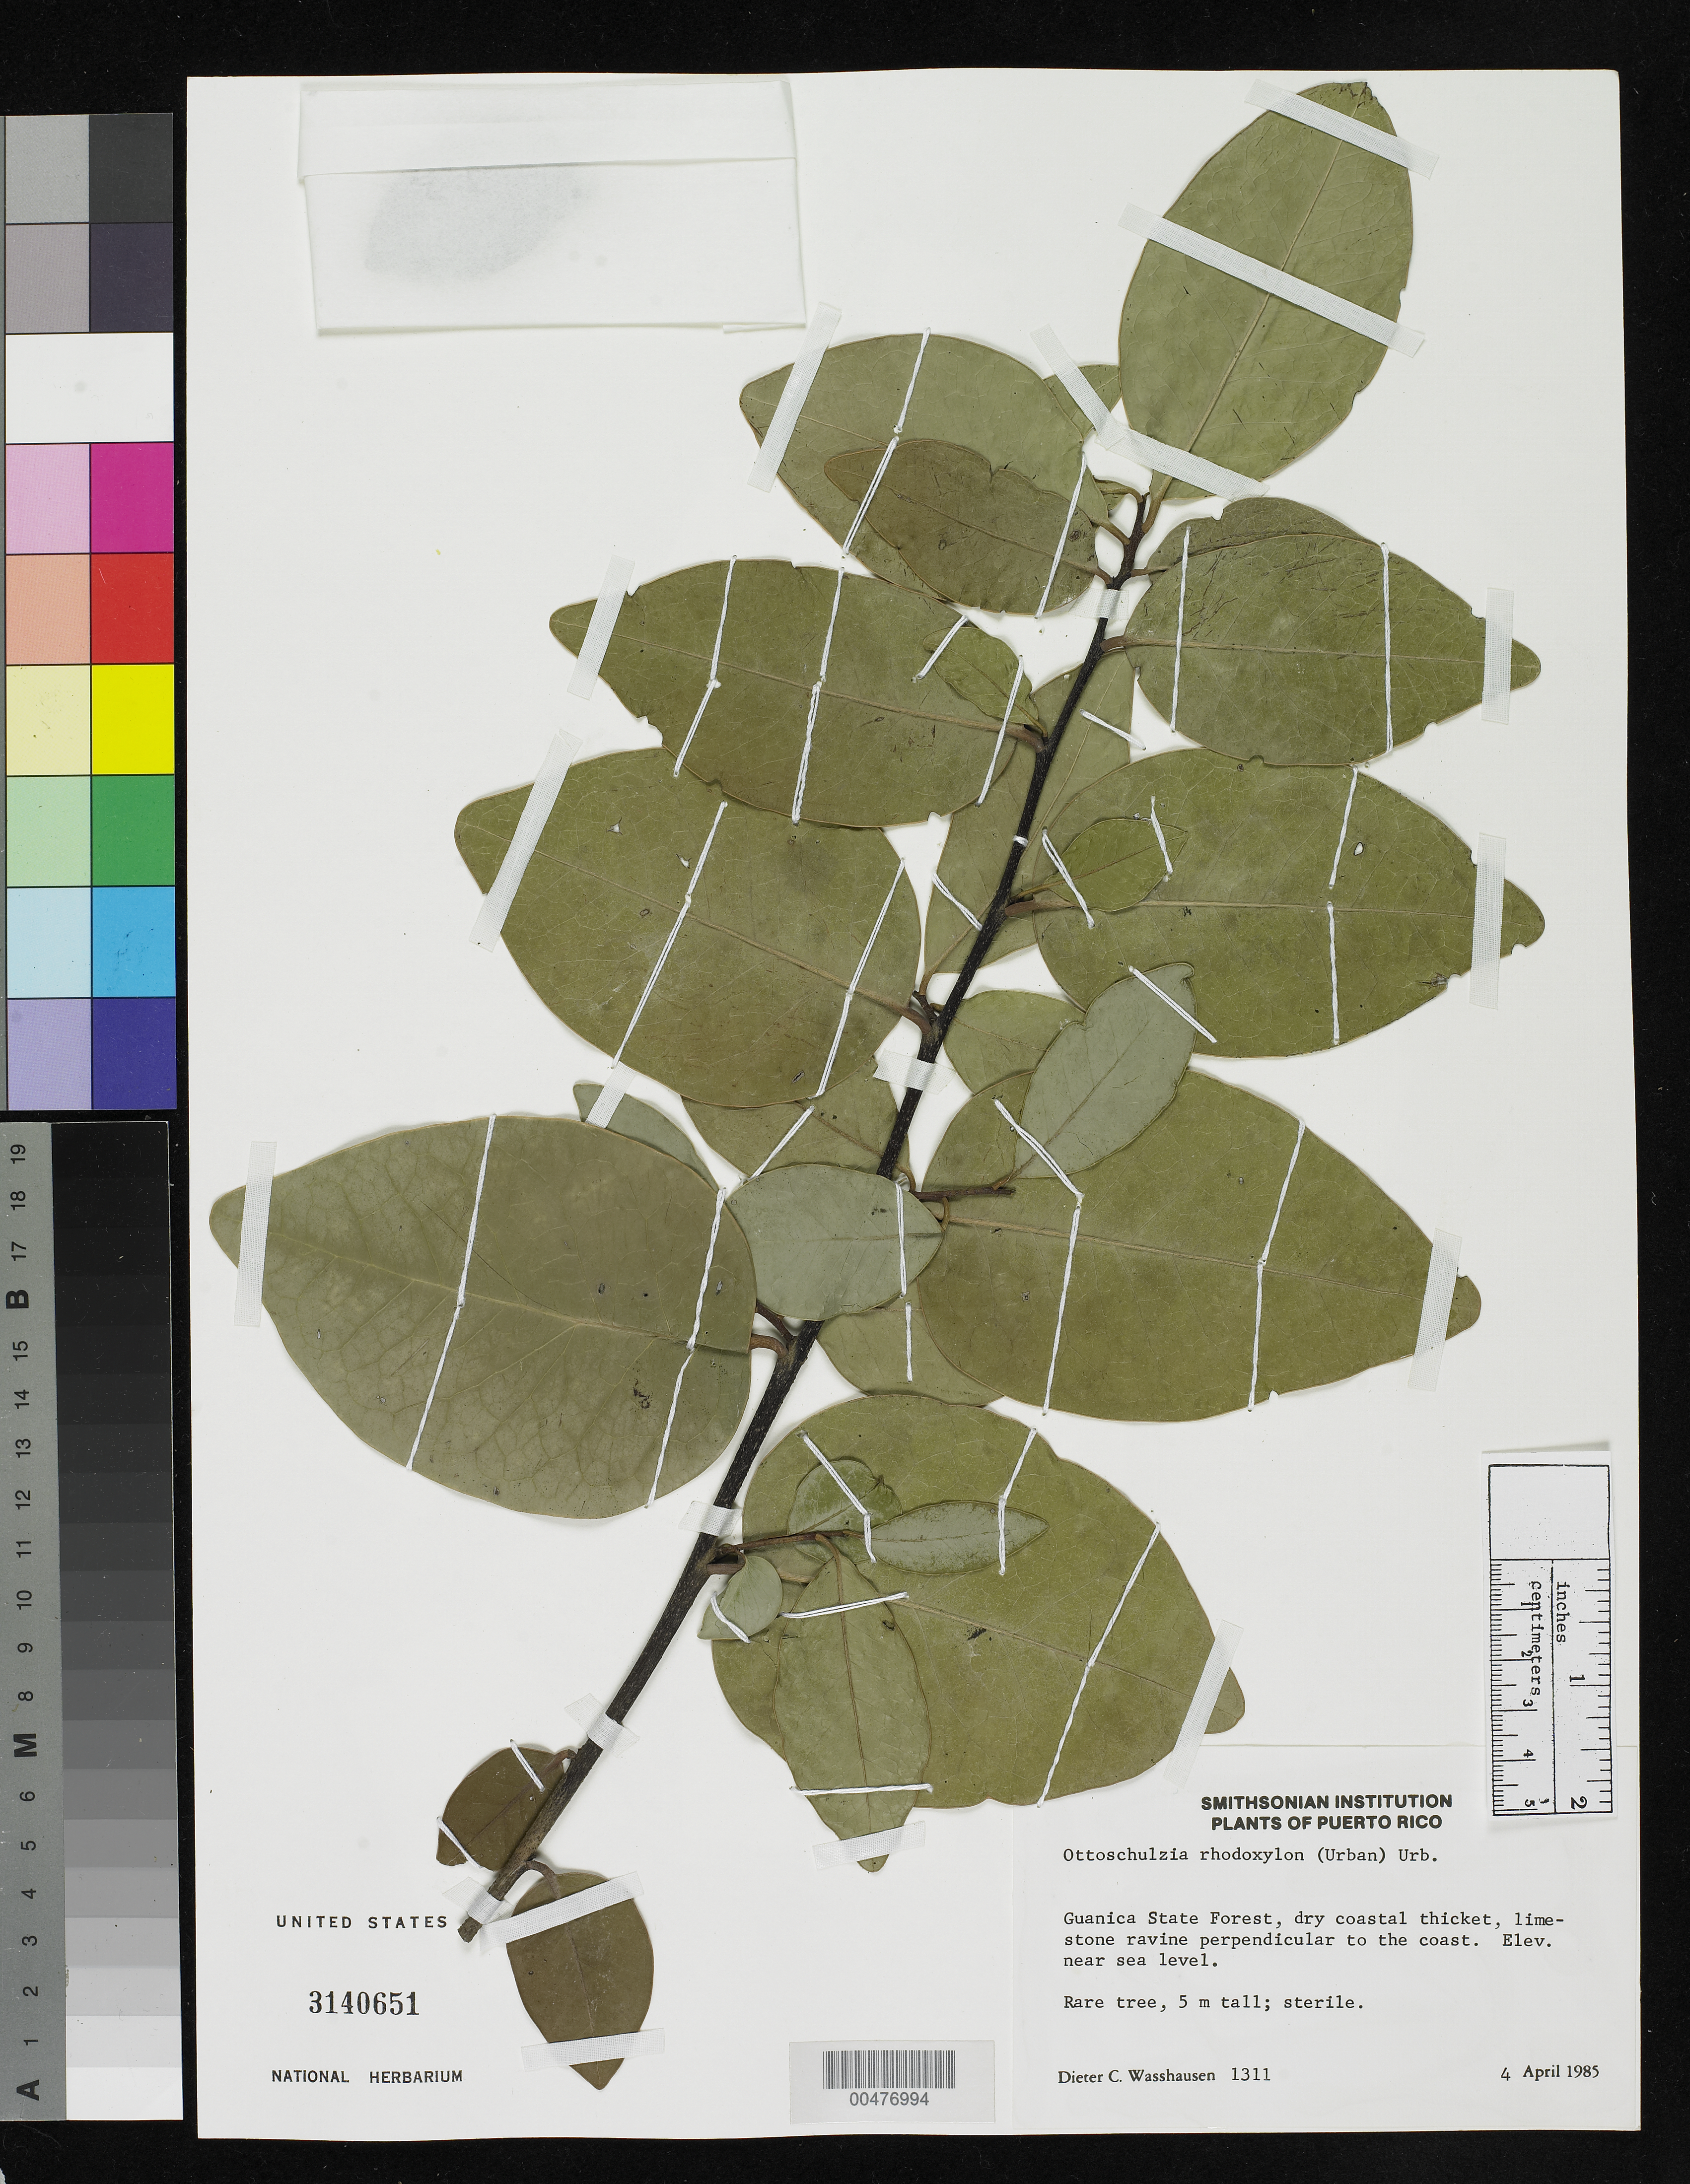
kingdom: Plantae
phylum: Tracheophyta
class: Magnoliopsida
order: Metteniusales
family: Metteniusaceae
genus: Ottoschulzia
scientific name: Ottoschulzia rhodoxylon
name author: (Urb.) Urb.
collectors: D. C. Wasshausen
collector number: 1311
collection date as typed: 04 Apr 1985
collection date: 1985-04-04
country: Puerto Rico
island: Greater Antilles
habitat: Dry coastal thicket, limestone ravine perpendicular to the coast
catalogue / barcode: US 3140651